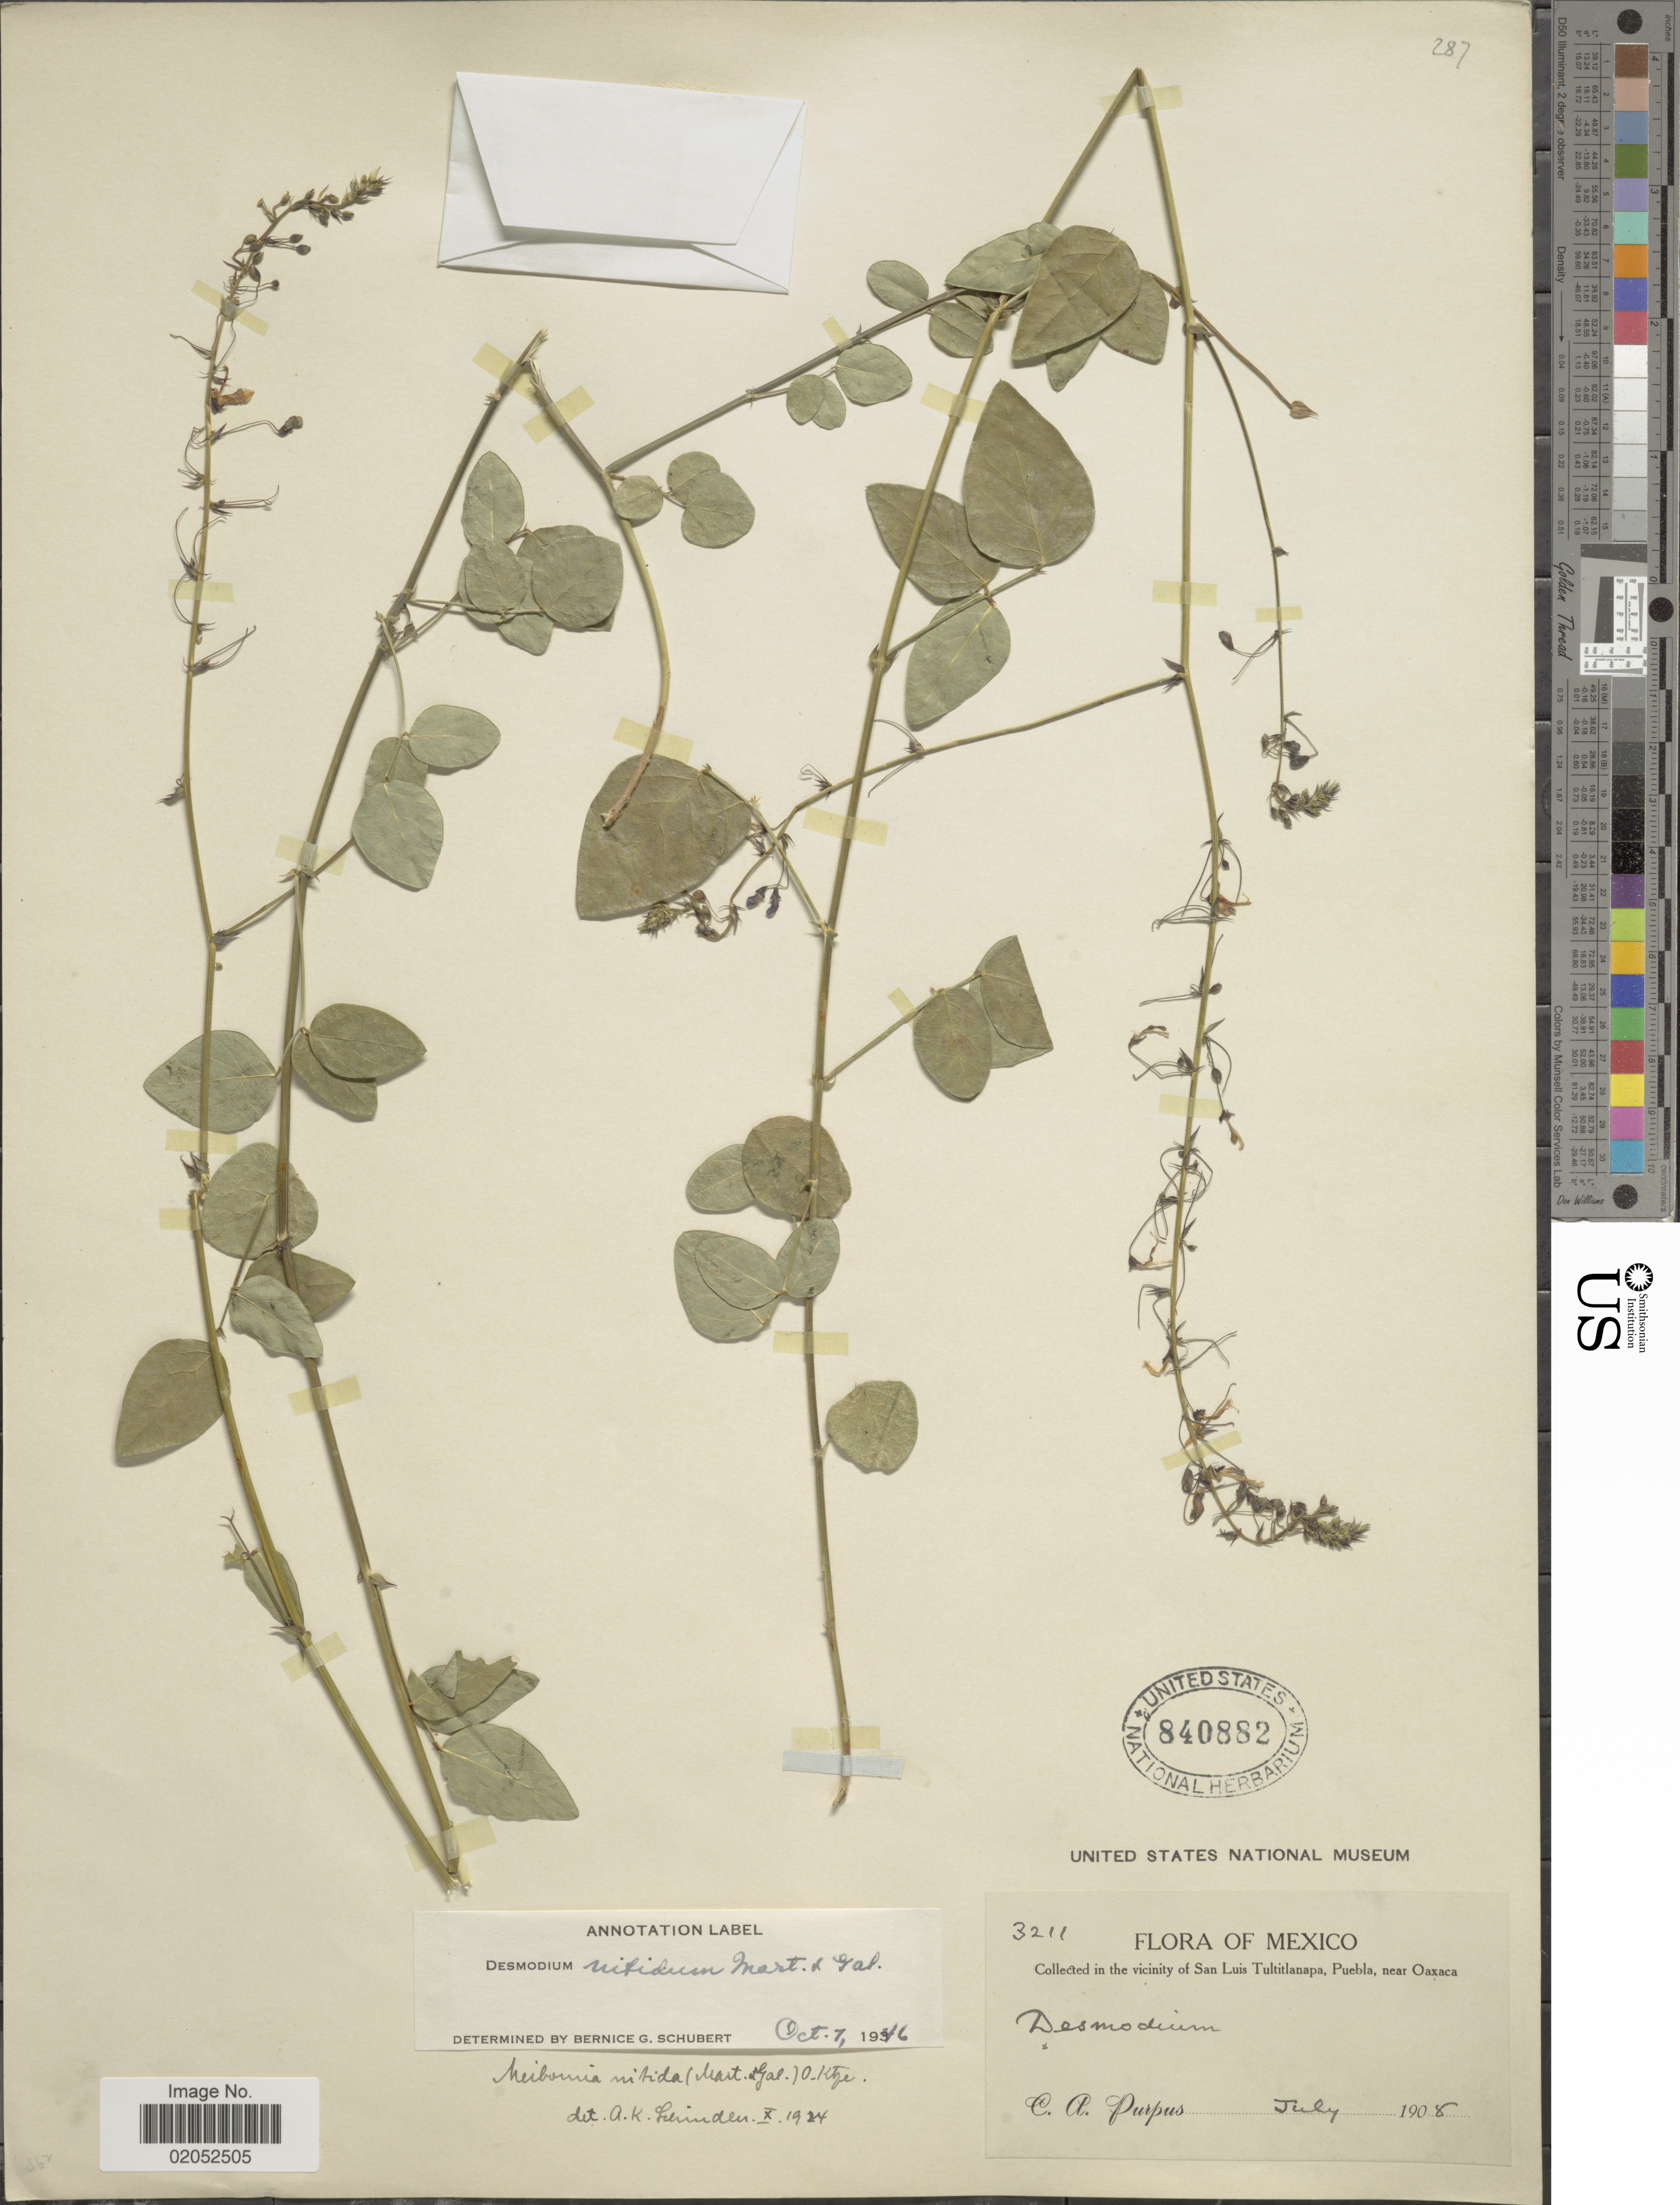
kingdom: Plantae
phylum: Tracheophyta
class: Magnoliopsida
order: Fabales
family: Fabaceae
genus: Desmodium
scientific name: Desmodium nitidum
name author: M. Martens & Galeotti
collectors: C. A. Purpus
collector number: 3211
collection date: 1908-07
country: Mexico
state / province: Puebla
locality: In the vicinity of San Luis Tultitlanapa, Puebla, near Oaxaca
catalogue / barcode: US 840882